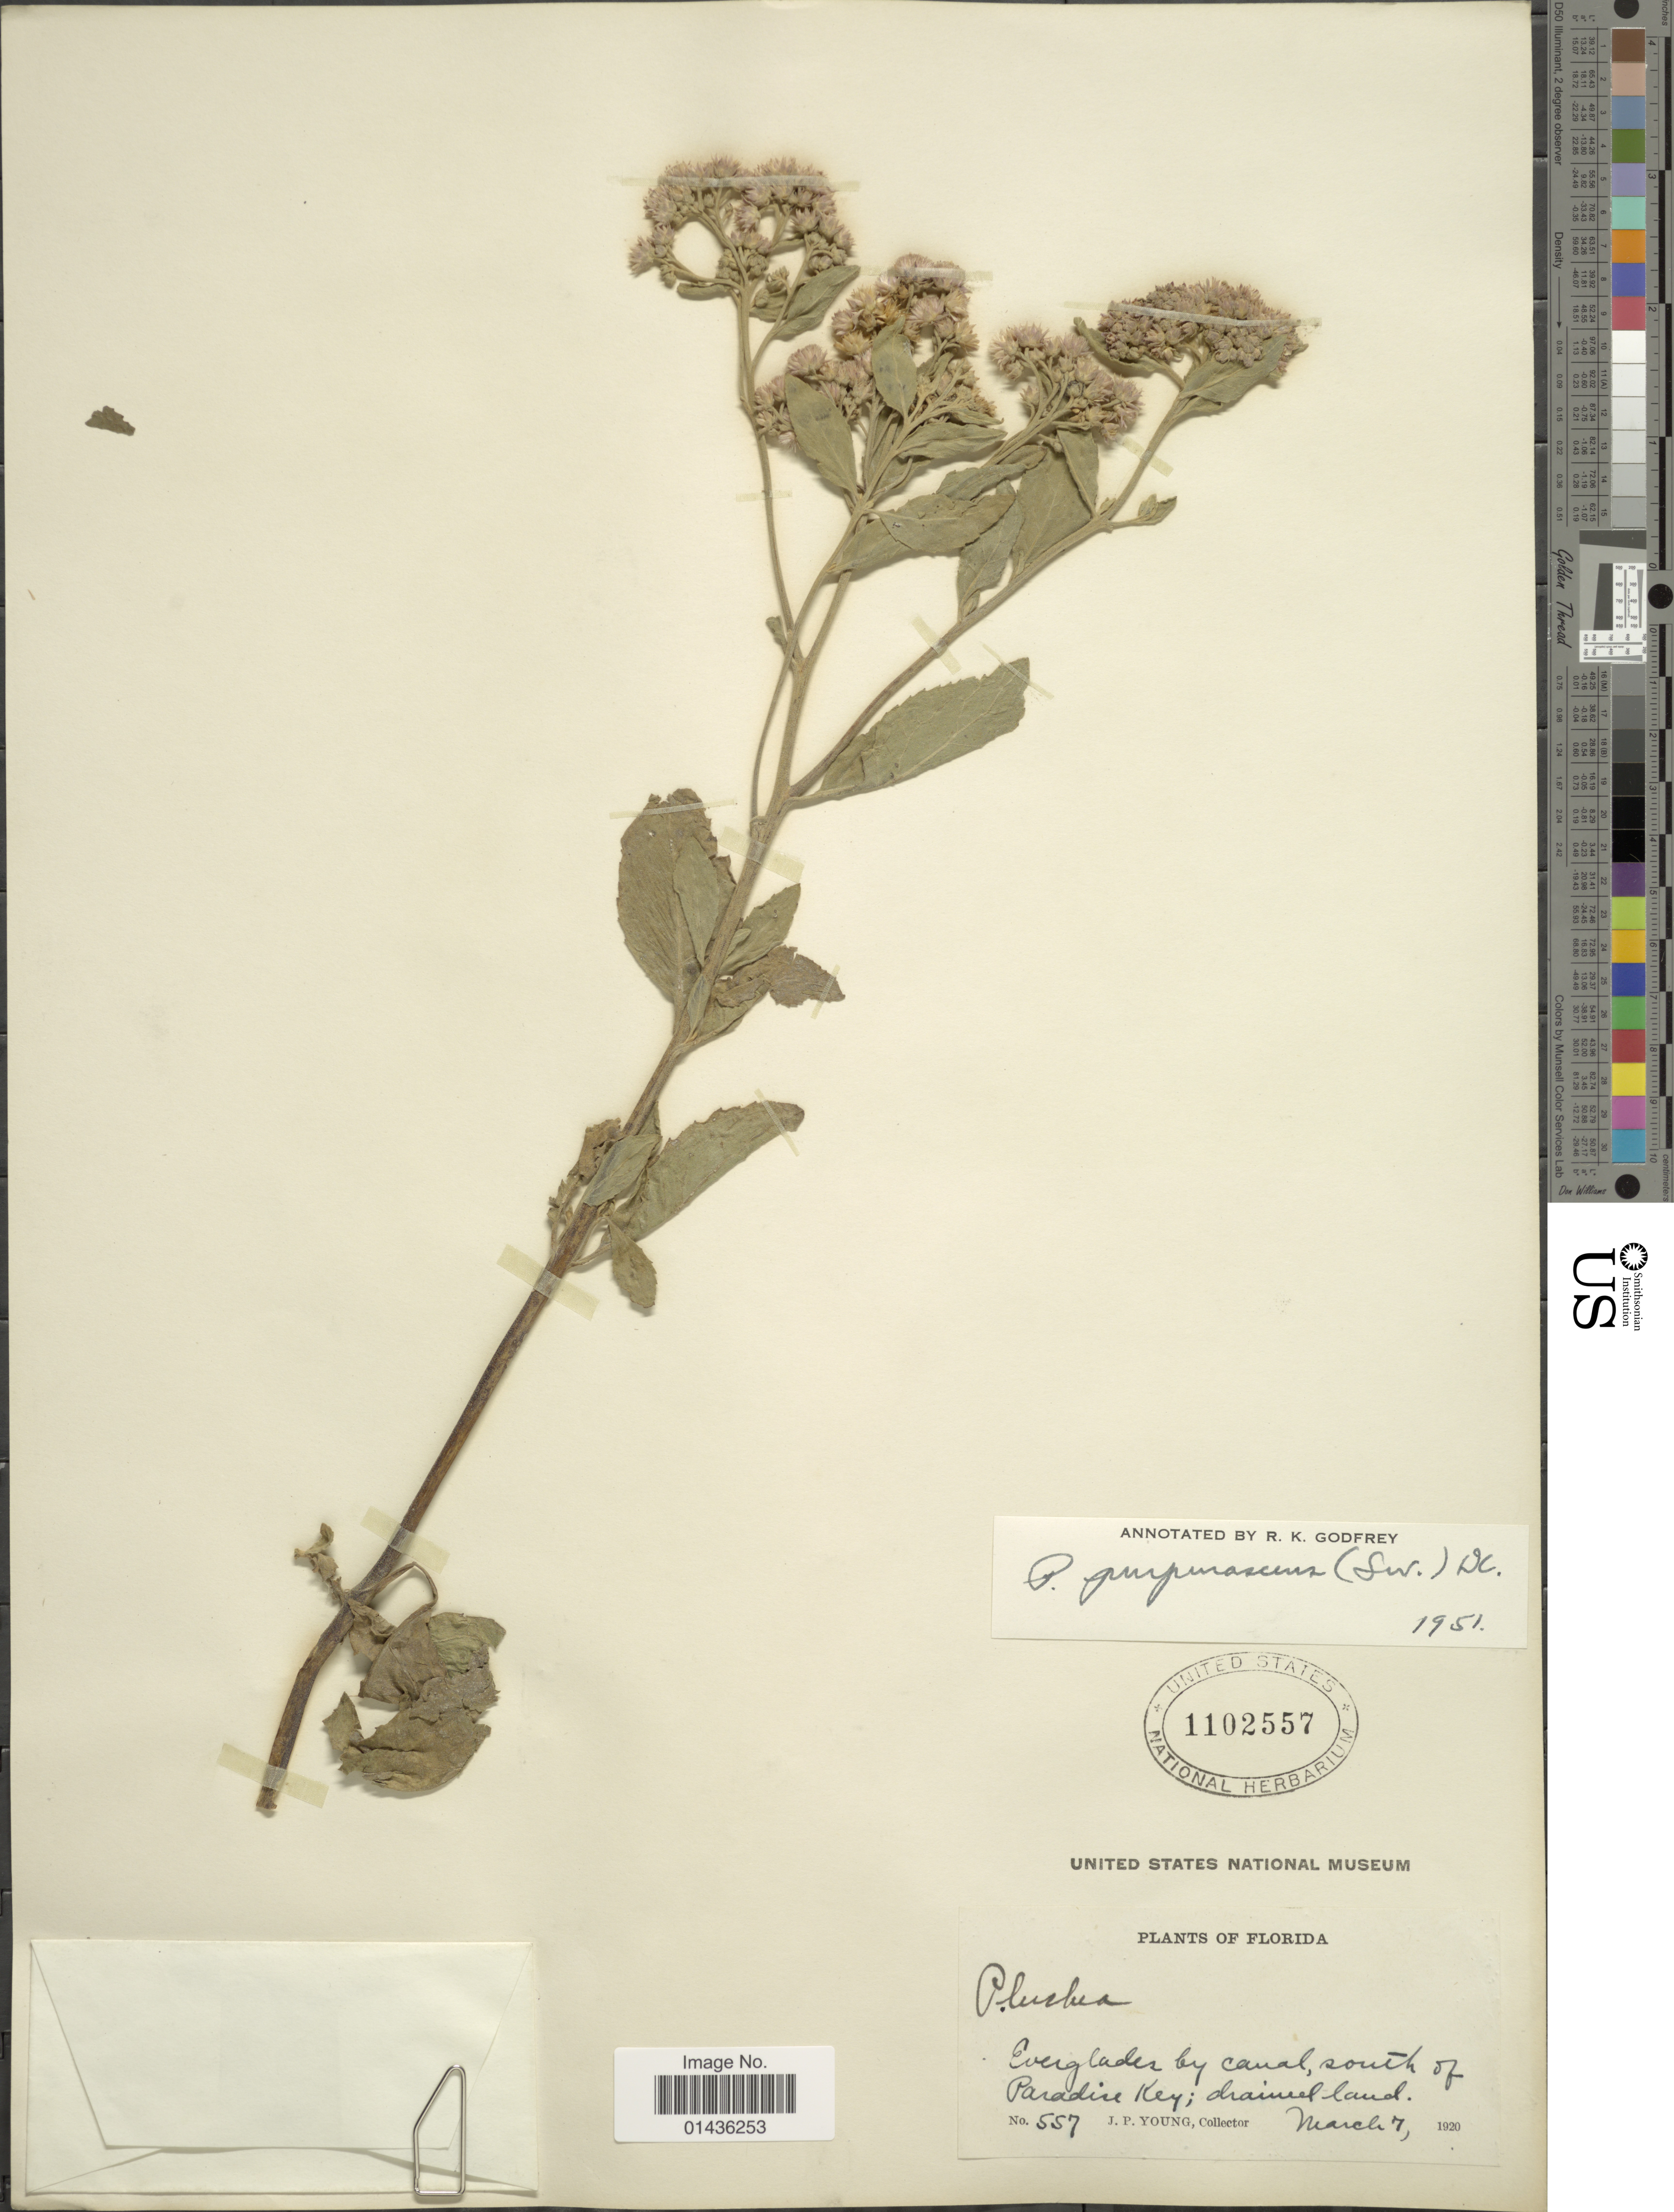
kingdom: Plantae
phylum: Tracheophyta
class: Magnoliopsida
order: Asterales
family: Asteraceae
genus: Pluchea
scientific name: Pluchea odorata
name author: (L.) Cass.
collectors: J. P. Young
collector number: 557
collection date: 1920-03-07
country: United States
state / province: Florida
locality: Everglades by canal, south of Paradise Key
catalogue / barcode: US 1102557